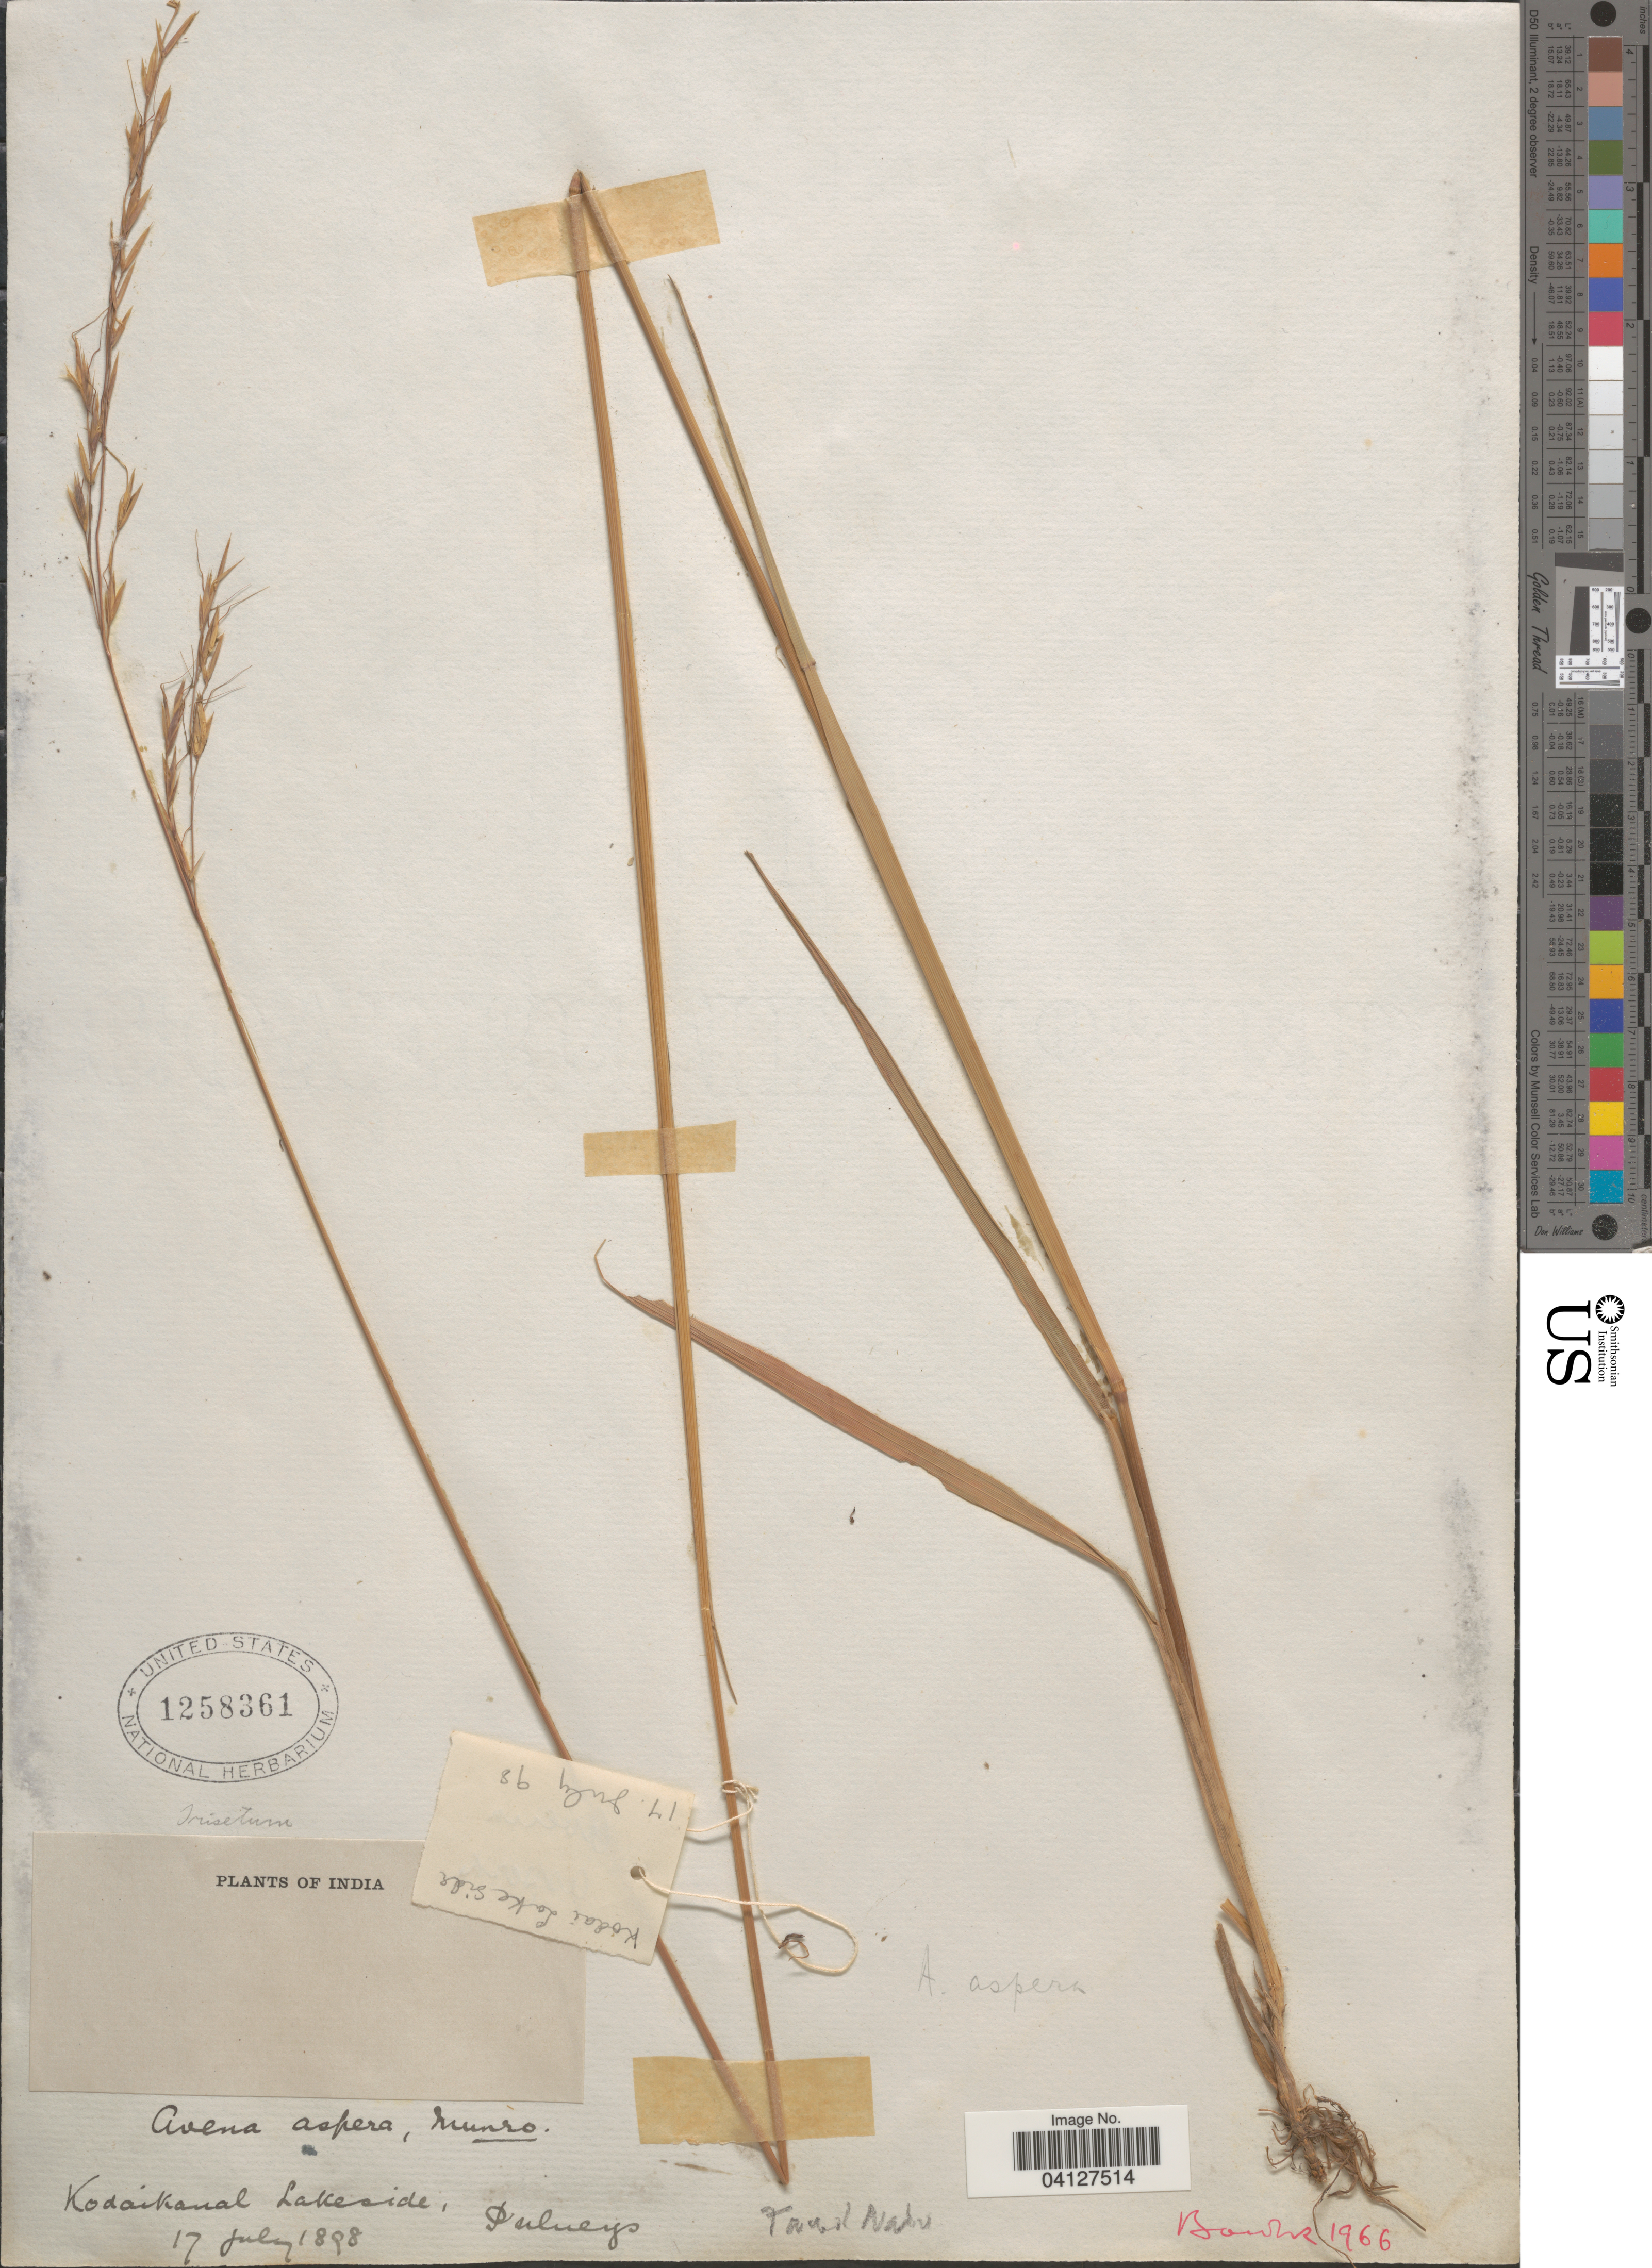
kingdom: Plantae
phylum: Tracheophyta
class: Liliopsida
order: Poales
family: Poaceae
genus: Avena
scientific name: Avena aspera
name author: Munro ex Thwaites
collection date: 1898-07-17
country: India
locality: Kodaikanal Lakeside, Pulueys.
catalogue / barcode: US 1258361